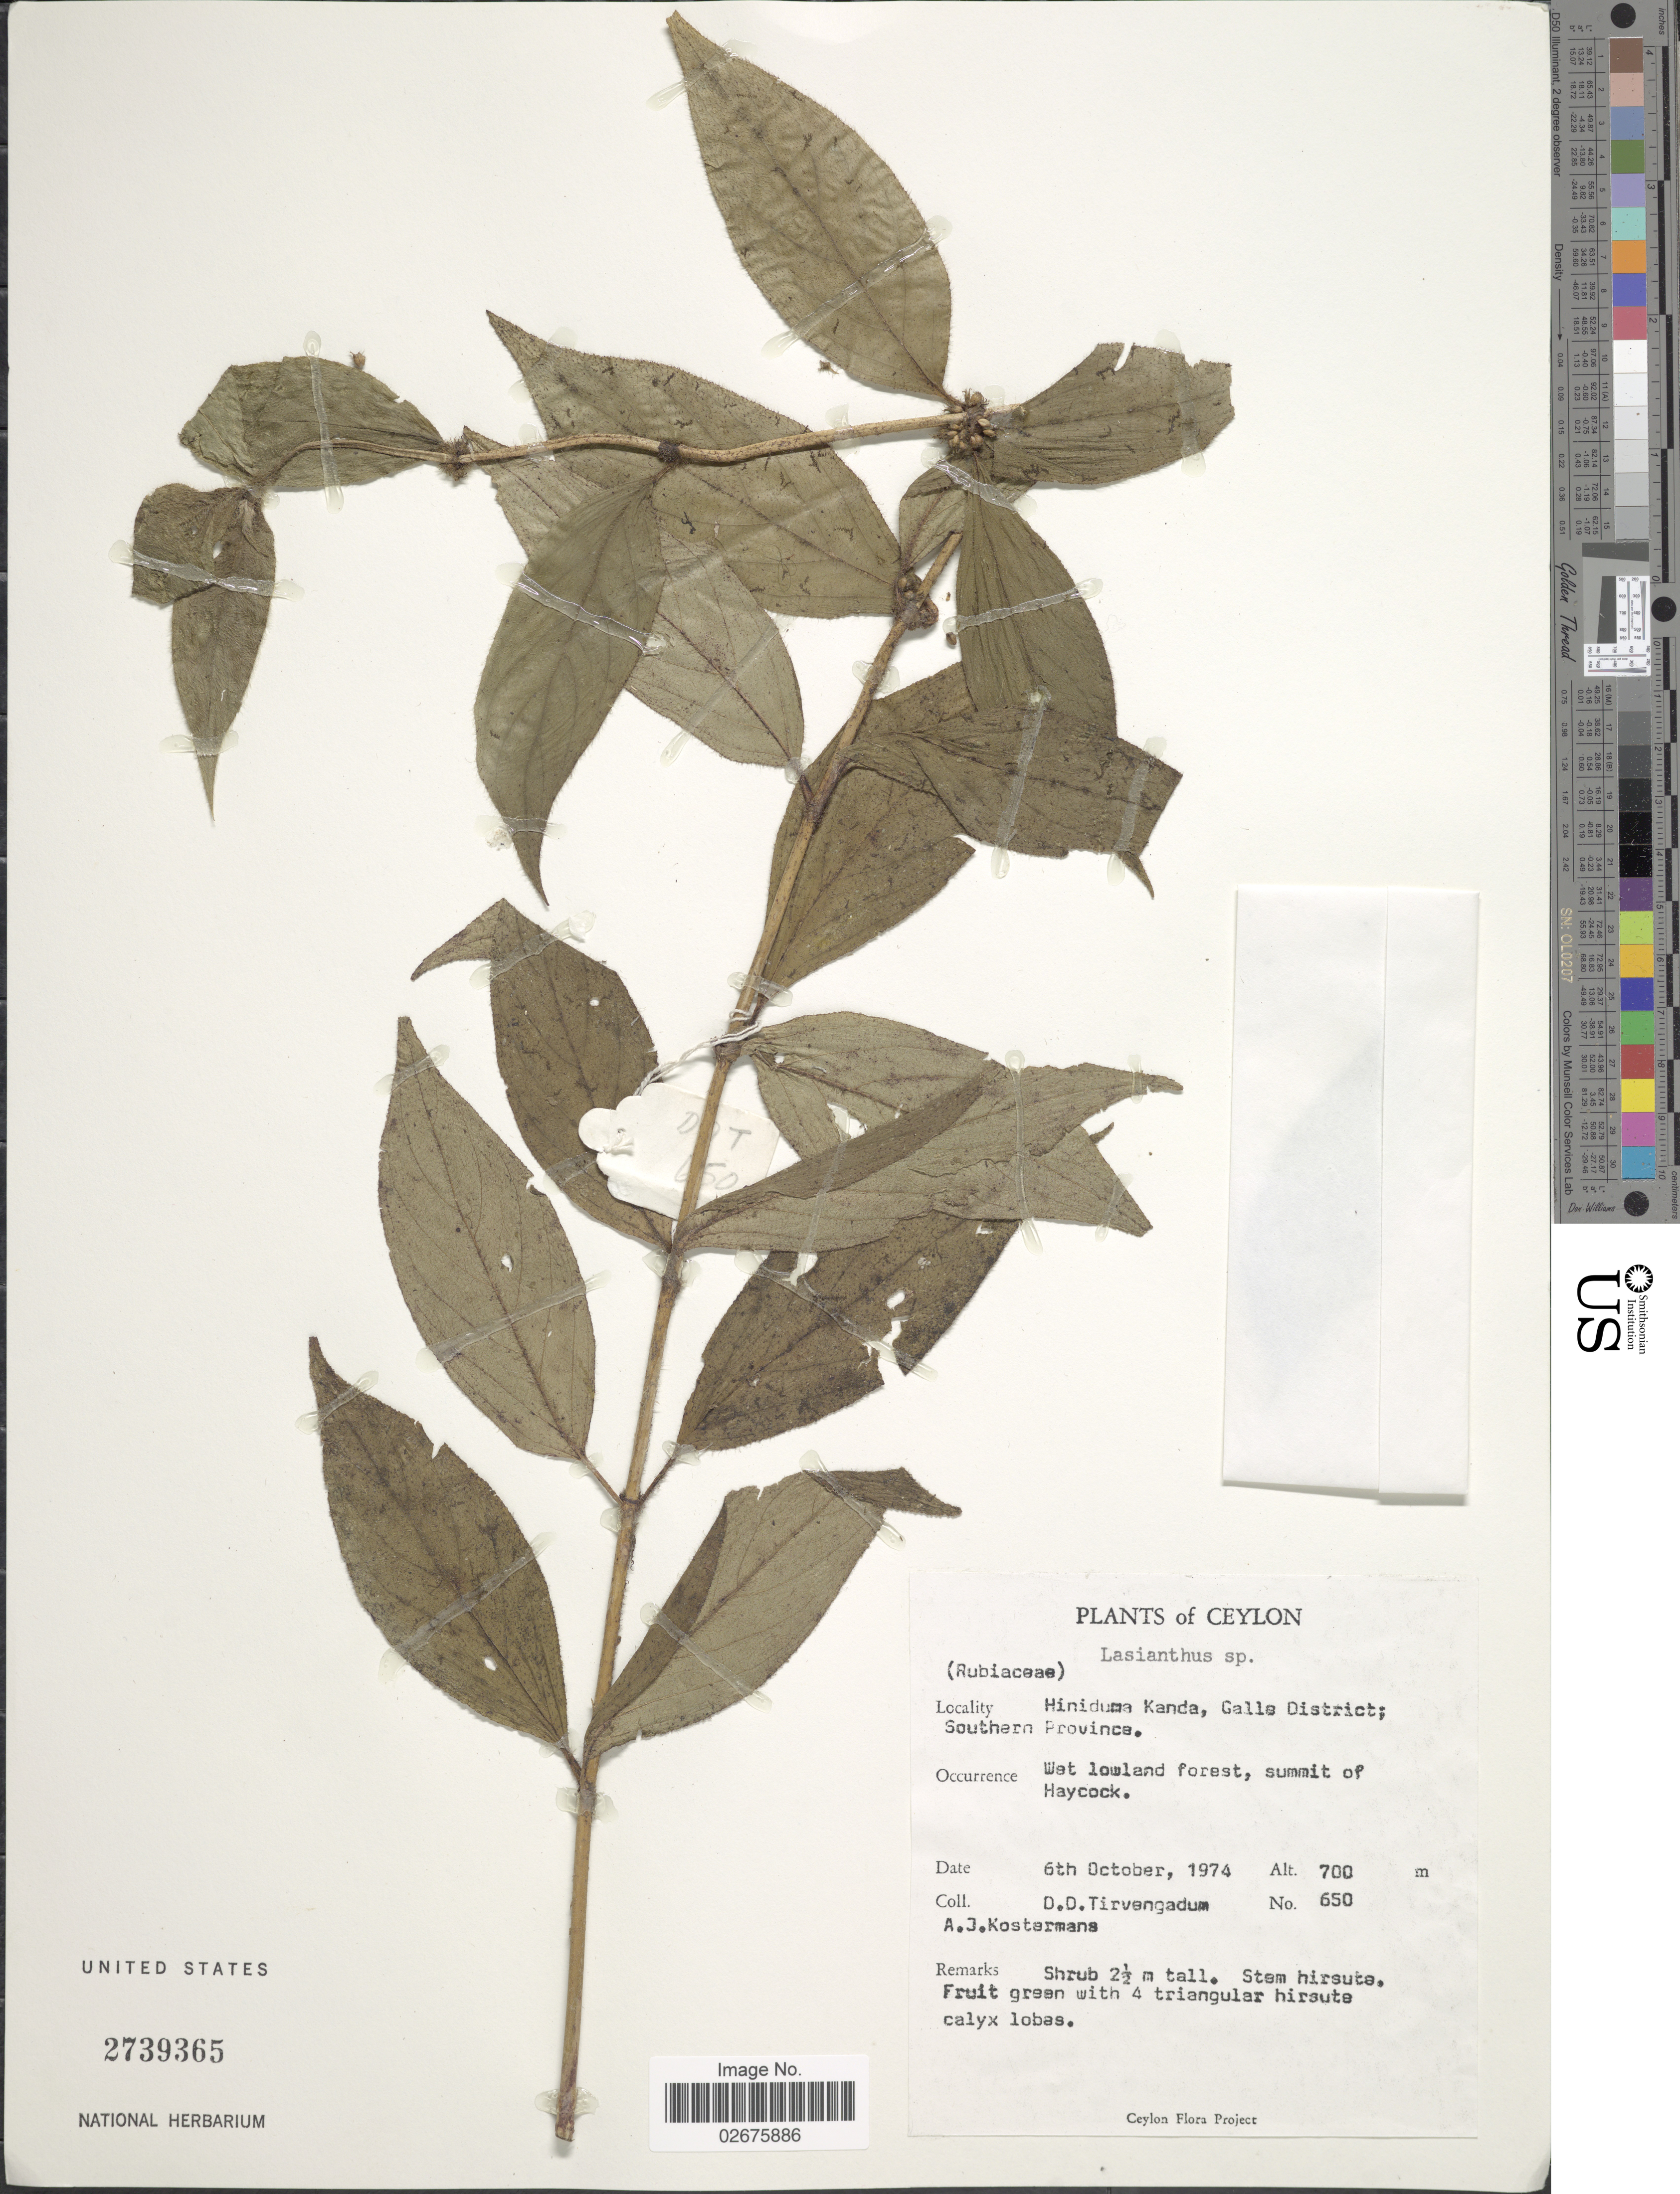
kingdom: Plantae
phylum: Tracheophyta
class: Magnoliopsida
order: Gentianales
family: Rubiaceae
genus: Lasianthus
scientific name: Lasianthus sp.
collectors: D. Tirvengadum & A. J. G. Kostermans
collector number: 650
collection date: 1974-10-06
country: Sri Lanka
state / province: Southern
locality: Ceylon, Hiniduma Kanda, Galle District; Wet lowland forest, summit of Haycock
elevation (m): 700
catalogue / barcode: US 2739365